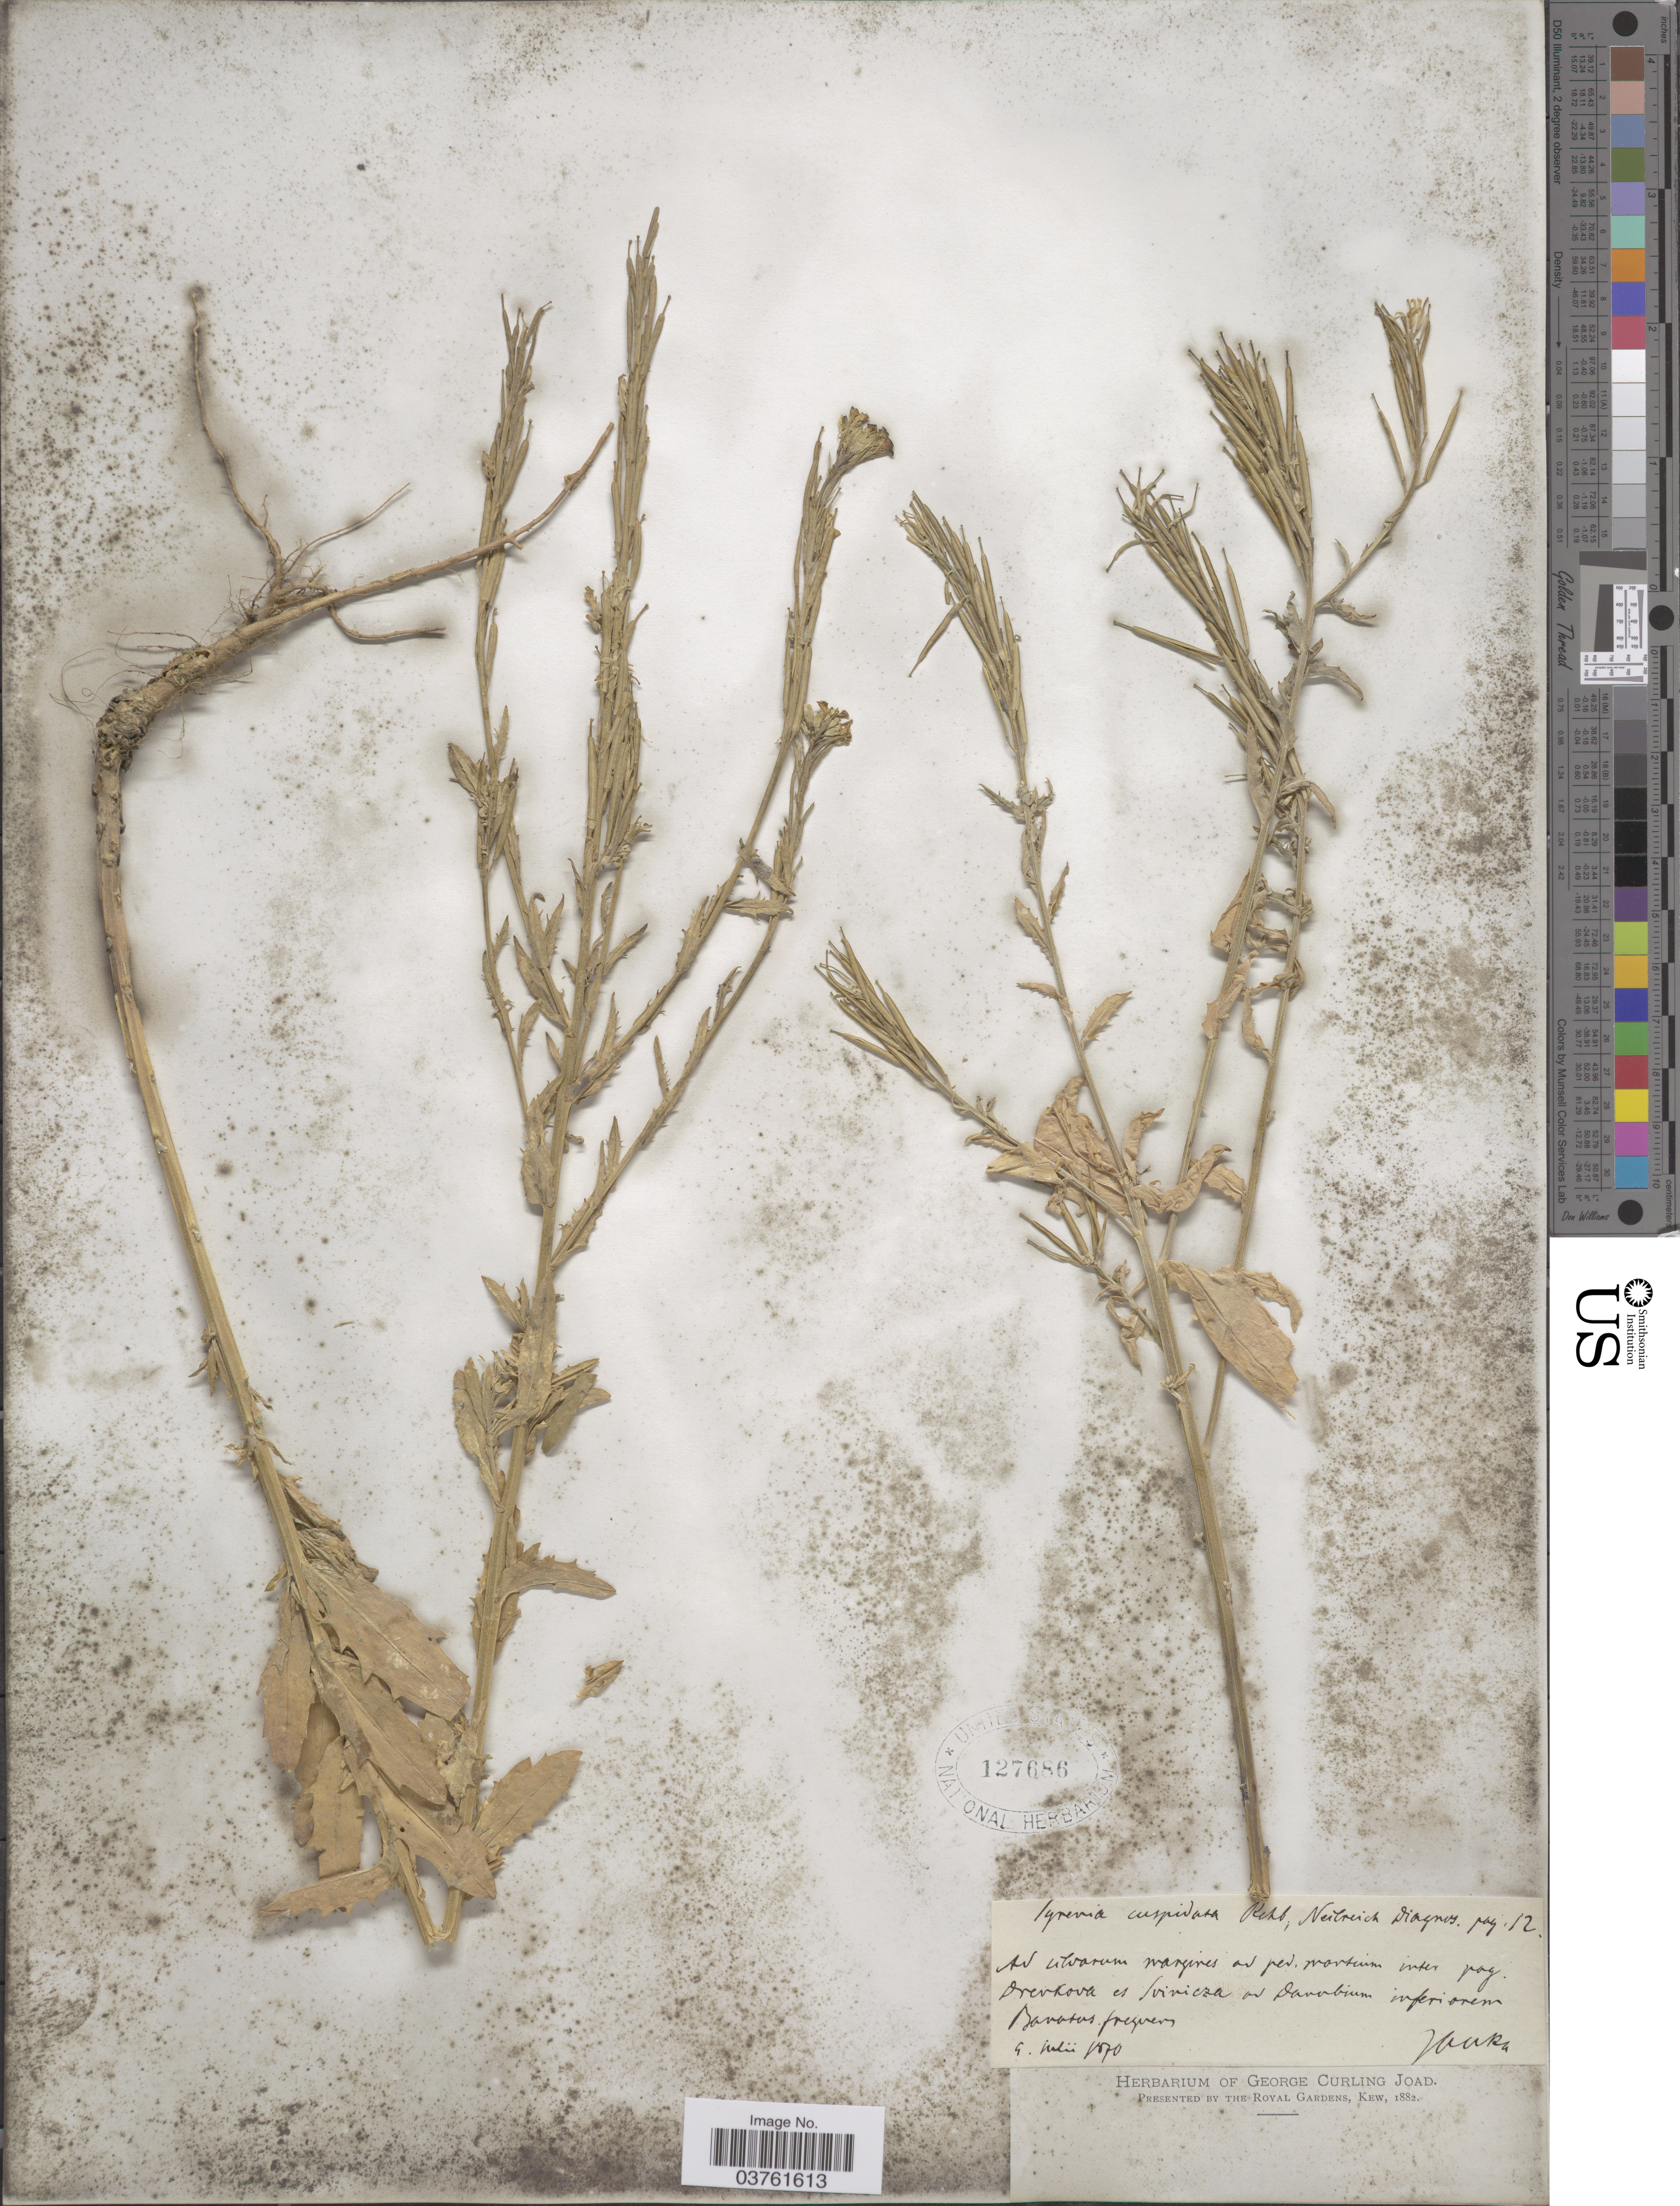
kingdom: Plantae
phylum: Tracheophyta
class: Magnoliopsida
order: Brassicales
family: Brassicaceae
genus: Syrenia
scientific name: Syrenia cuspidata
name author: (M. Bieb.) Rchb.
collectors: V. Janka von Bulcs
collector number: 12?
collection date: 1870-07-09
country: Hungary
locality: Ad silvarum margines ad ped. mortium inter pag Drevkova [interpreted] es Scinicza on Danubium inferionem Banatus frequens.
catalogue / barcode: US 127686